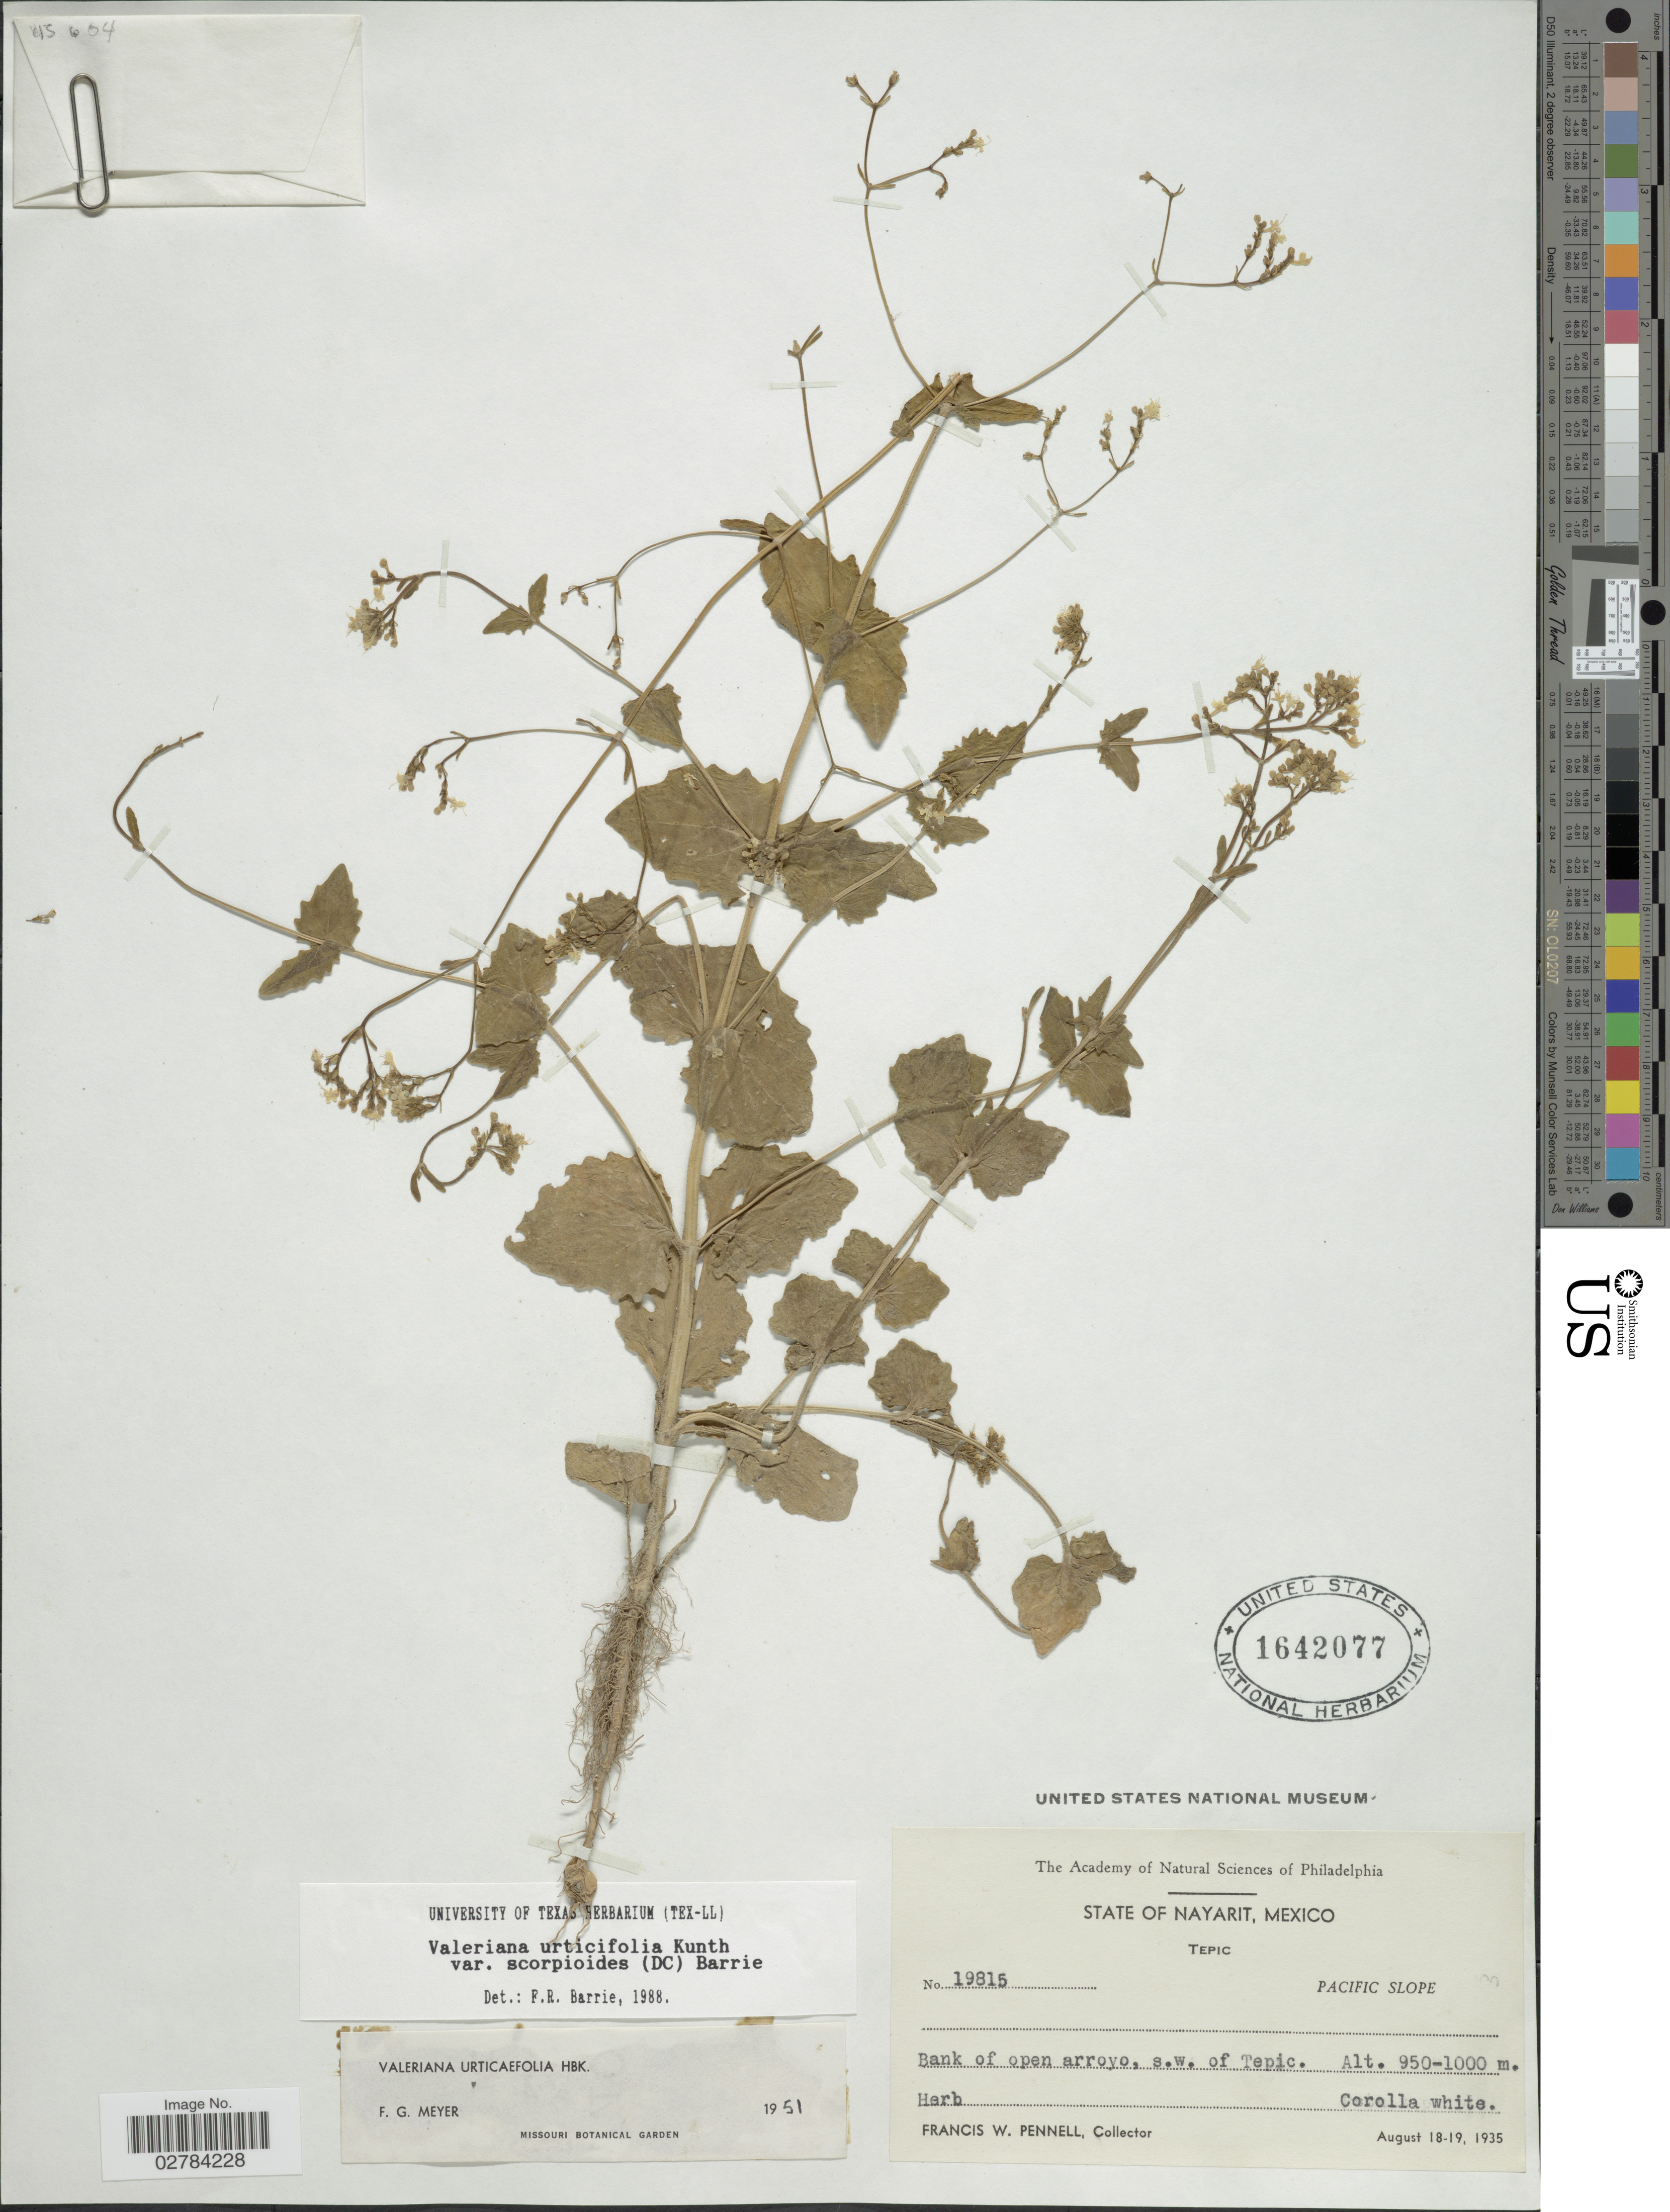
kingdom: Plantae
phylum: Tracheophyta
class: Magnoliopsida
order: Dipsacales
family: Caprifoliaceae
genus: Valeriana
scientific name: Valeriana urticifolia var. scorpioides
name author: (DC.) Barrie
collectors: F. W. Pennell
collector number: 19815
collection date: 1935-08-18/1935-08-19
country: Mexico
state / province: Nayarit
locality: Tepic, Pacific Slope, Bank of open arroyo, s.w. of Tepic.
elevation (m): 950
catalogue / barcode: US 1642077